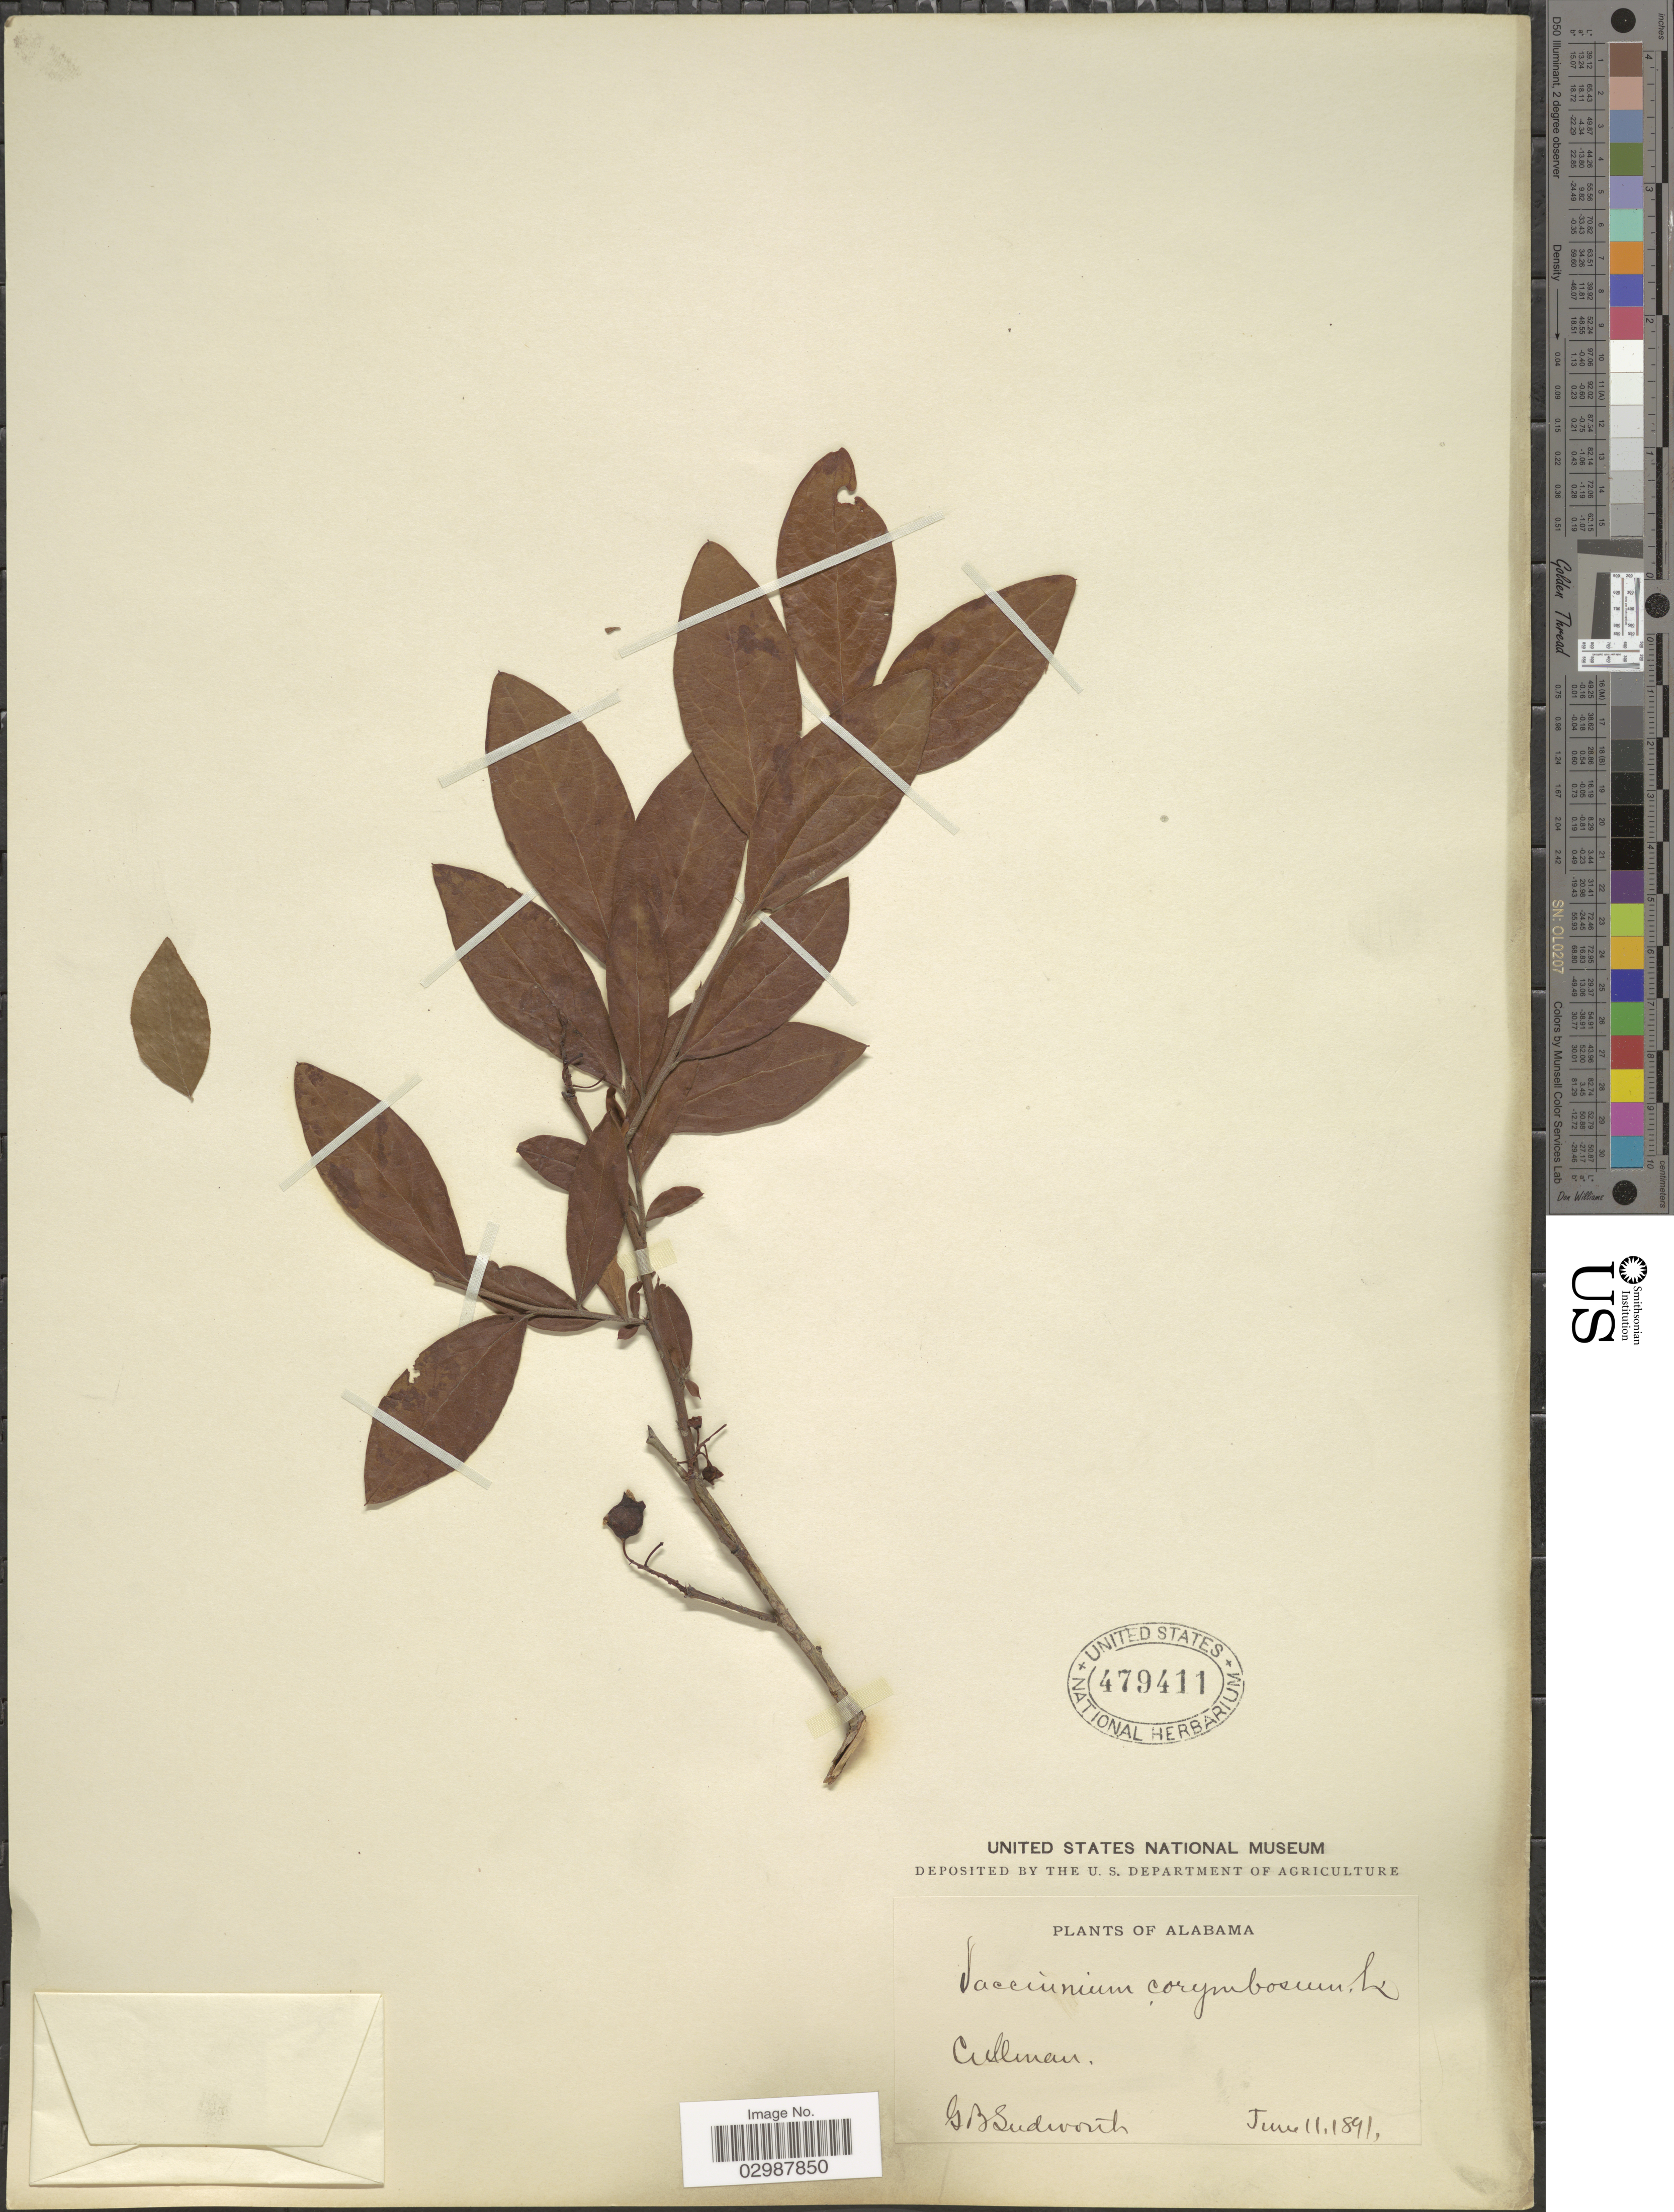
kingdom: Plantae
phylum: Tracheophyta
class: Magnoliopsida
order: Ericales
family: Ericaceae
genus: Vaccinium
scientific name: Vaccinium corymbosum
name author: L.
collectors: G. B. Sudworth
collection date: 1891-06-11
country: United States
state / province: Alabama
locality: Cullman.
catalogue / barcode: US 479411